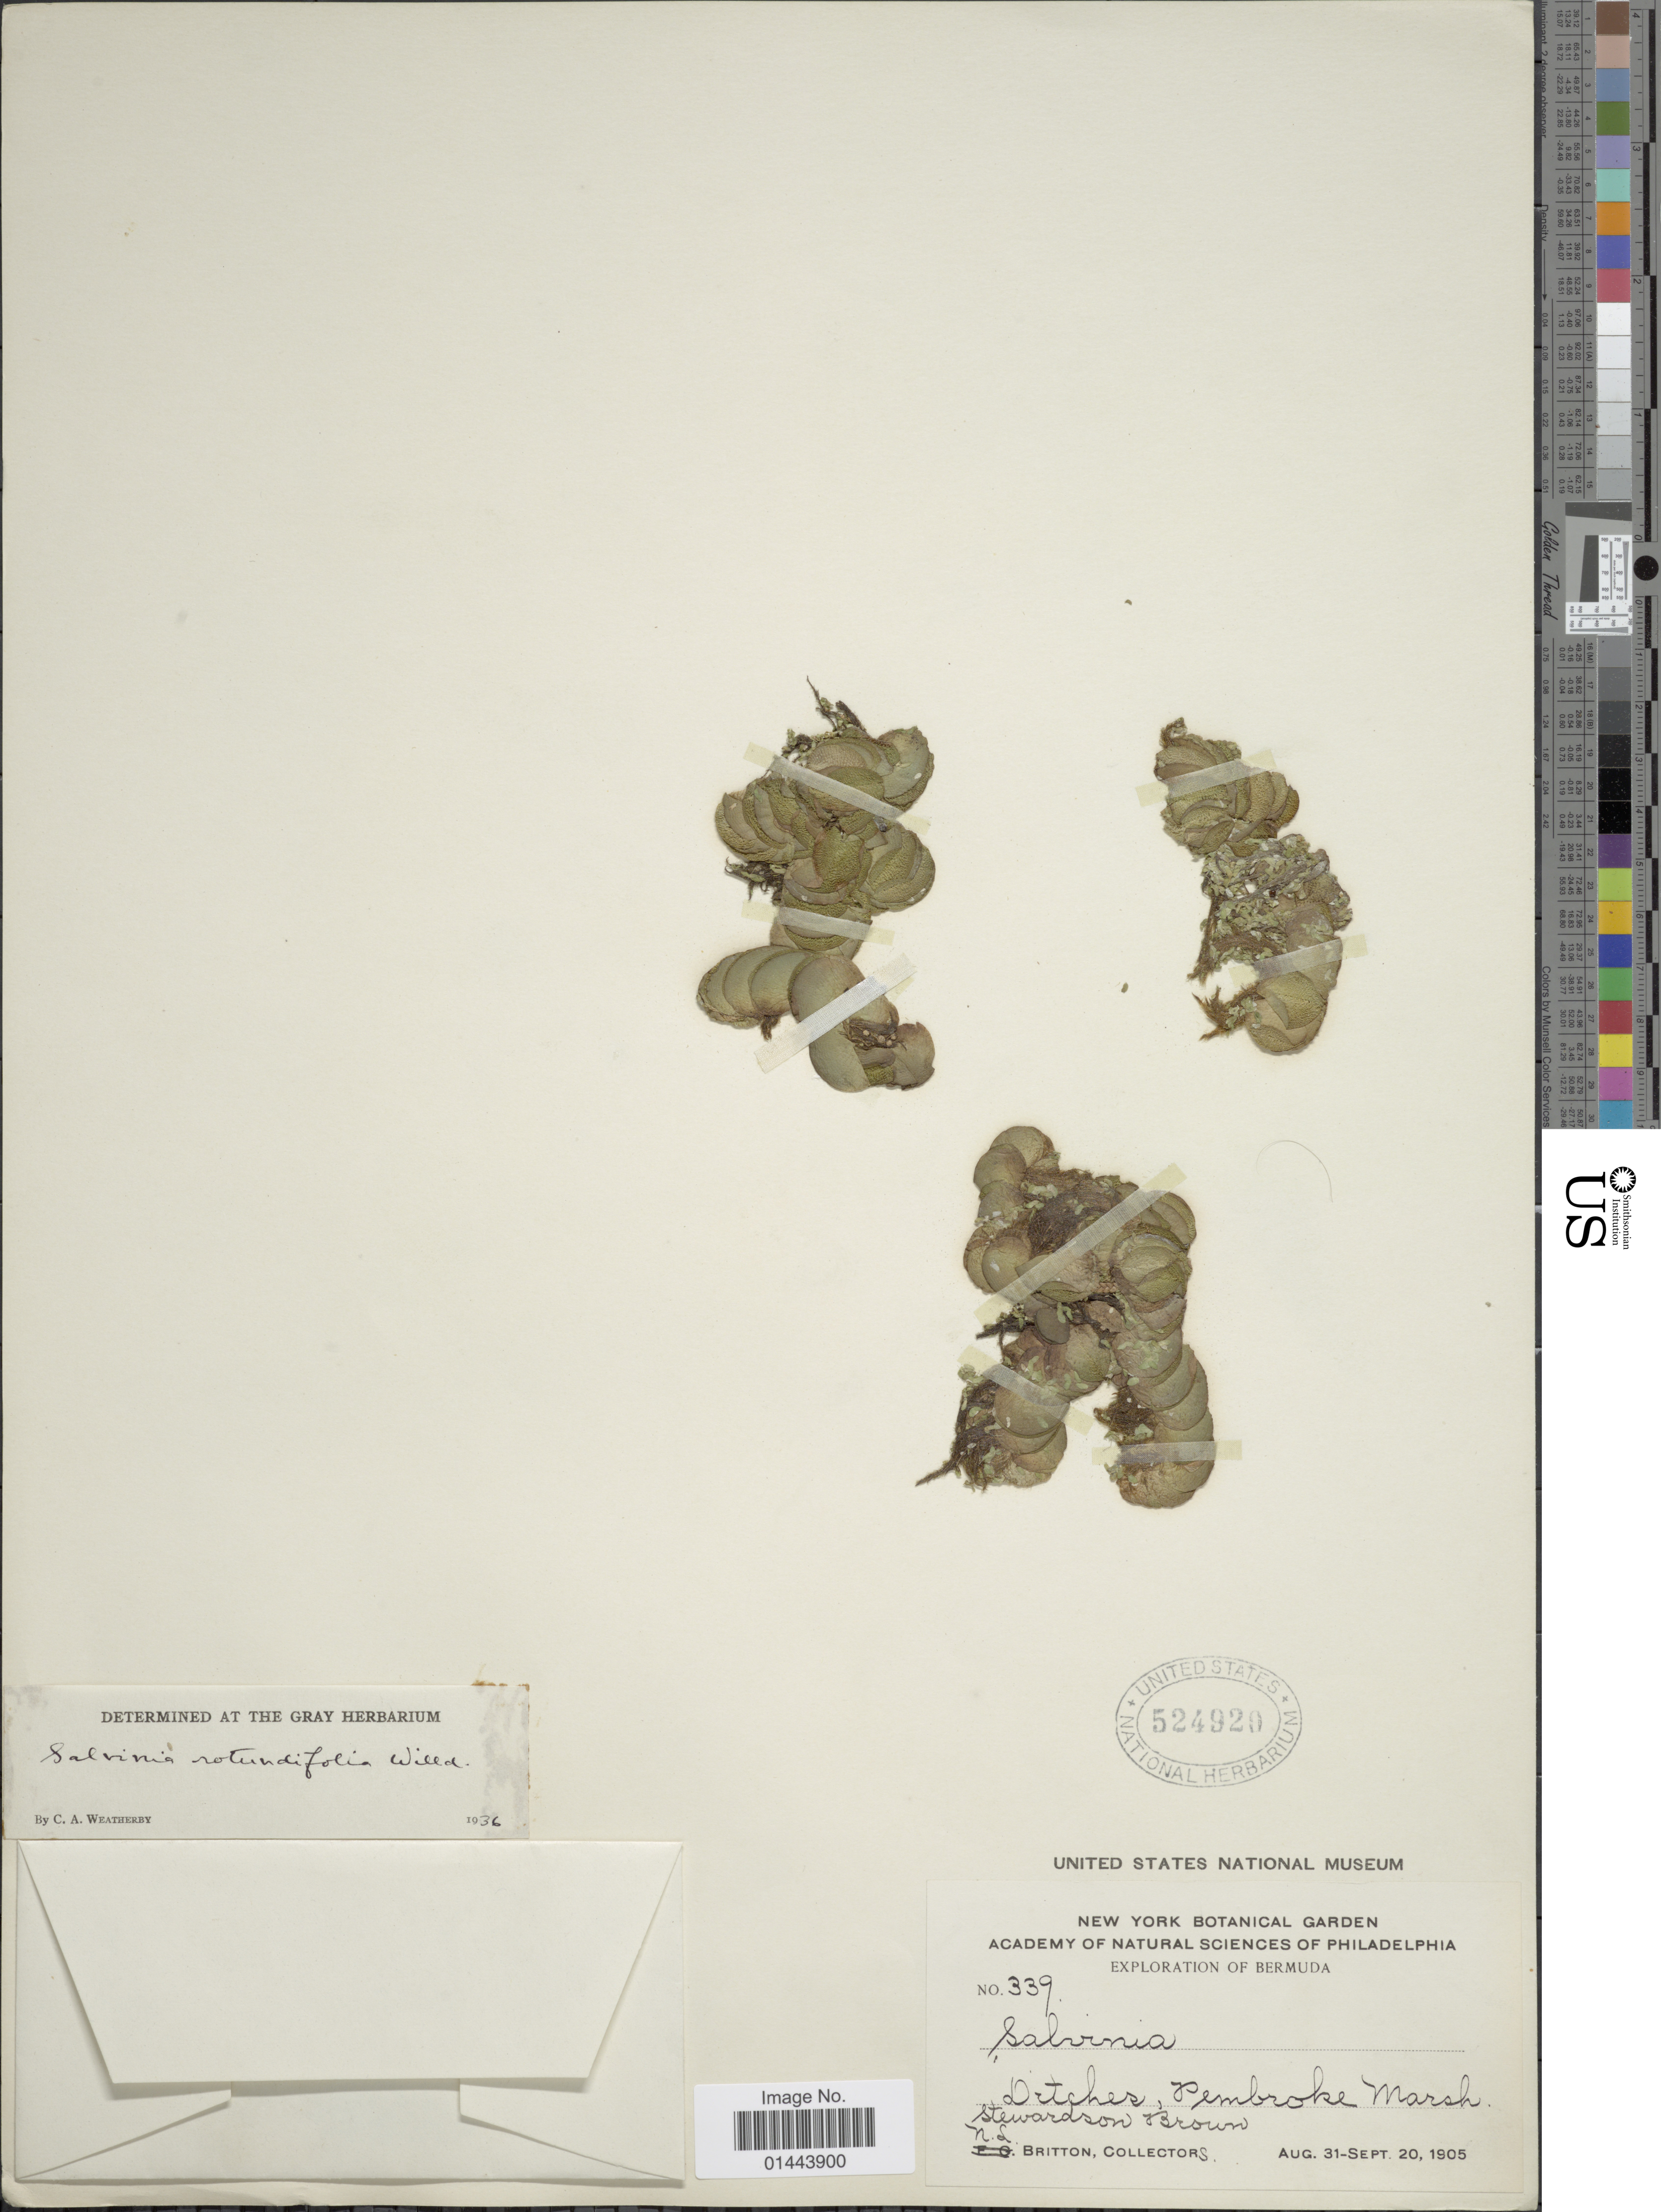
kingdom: Plantae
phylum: Tracheophyta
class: Polypodiopsida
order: Salviniales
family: Salviniaceae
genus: Salvinia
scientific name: Salvinia minima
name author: Baker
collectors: S. Brown & N. Britton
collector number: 339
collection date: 1905-08-31/1905-09-20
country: Bermuda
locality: Ditches Pembroke Marsh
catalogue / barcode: US 524920